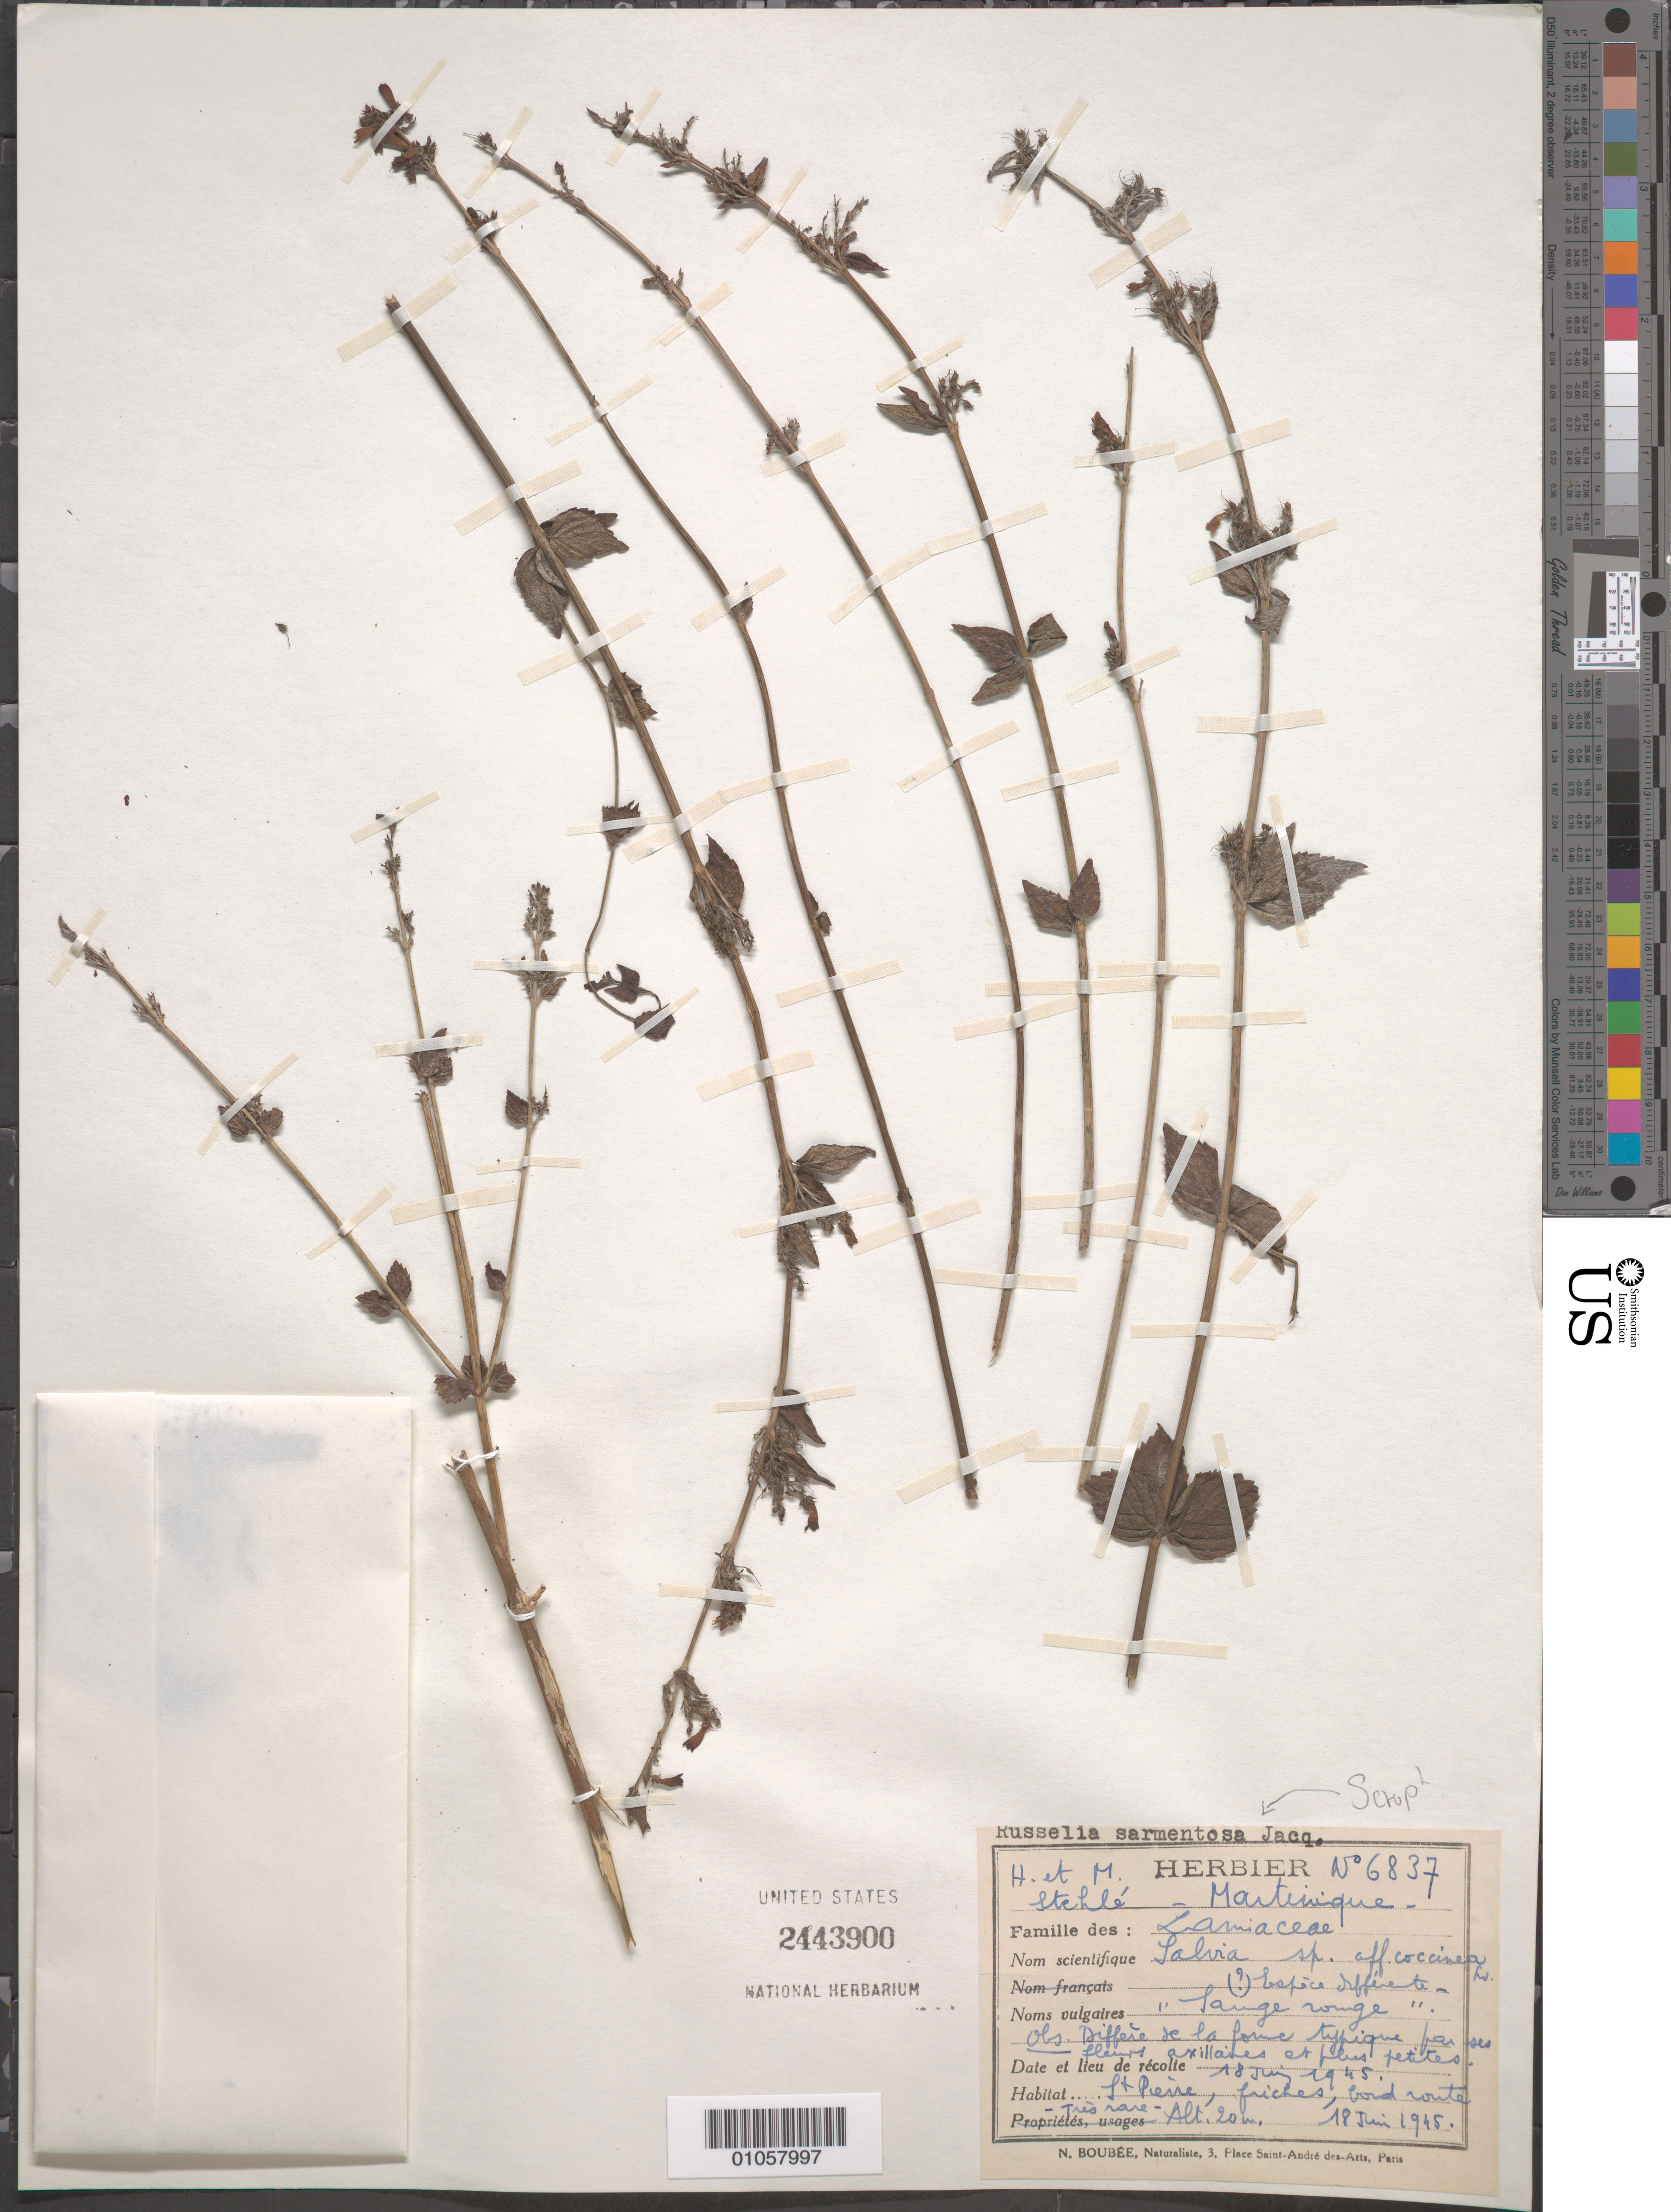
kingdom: Plantae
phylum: Tracheophyta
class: Magnoliopsida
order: Lamiales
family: Plantaginaceae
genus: Russelia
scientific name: Russelia sarmentosa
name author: Jacq.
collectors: H. Stehlé & M. Stehlé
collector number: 6837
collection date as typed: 18 Jun 1945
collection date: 1945-06-18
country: Martinique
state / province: Saint-Pierre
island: Martinique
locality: St. Pierre, bord route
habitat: Bord route, tres rare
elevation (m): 20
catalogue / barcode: US 2443900